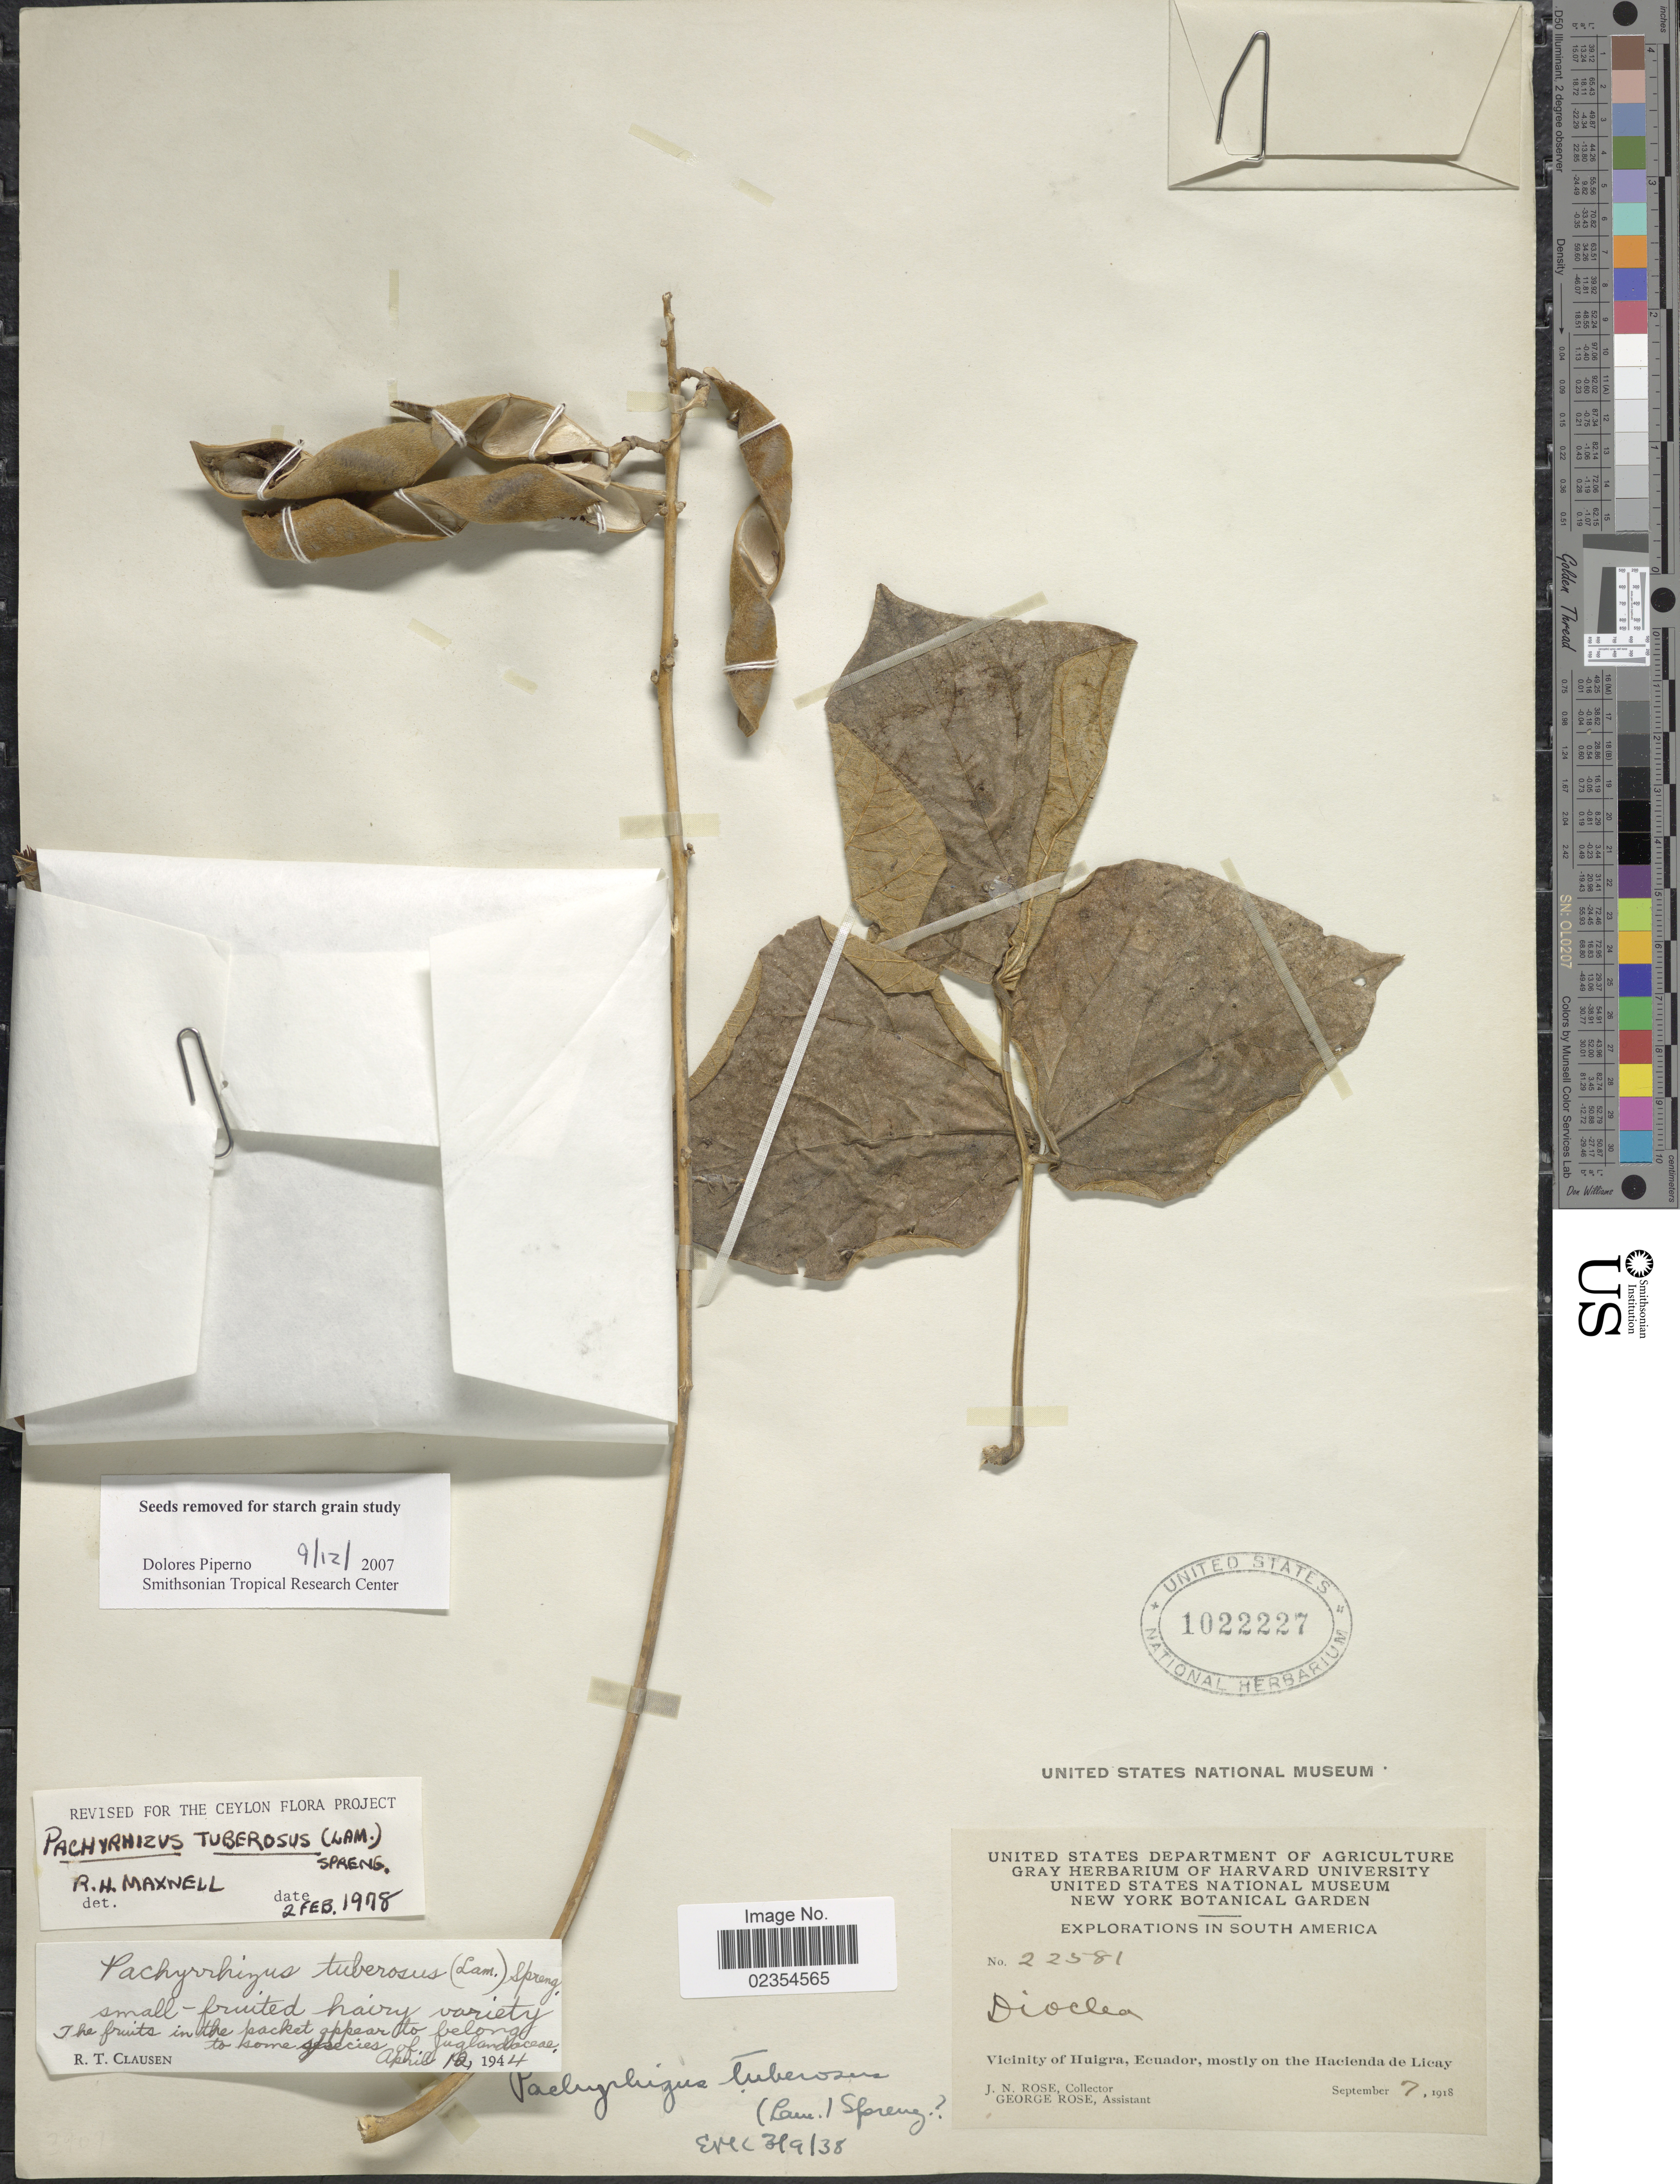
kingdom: Plantae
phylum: Tracheophyta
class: Magnoliopsida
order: Fabales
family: Fabaceae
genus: Pachyrhizus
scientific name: Pachyrhizus tuberosus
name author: (Lam.) Spreng.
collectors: J. N. Rose & G. Rose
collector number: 22581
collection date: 1918-09-07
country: Ecuador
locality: Vicinity of Huigra, Ecuador, mostly on the Hacienda de Licay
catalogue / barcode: US 1022227